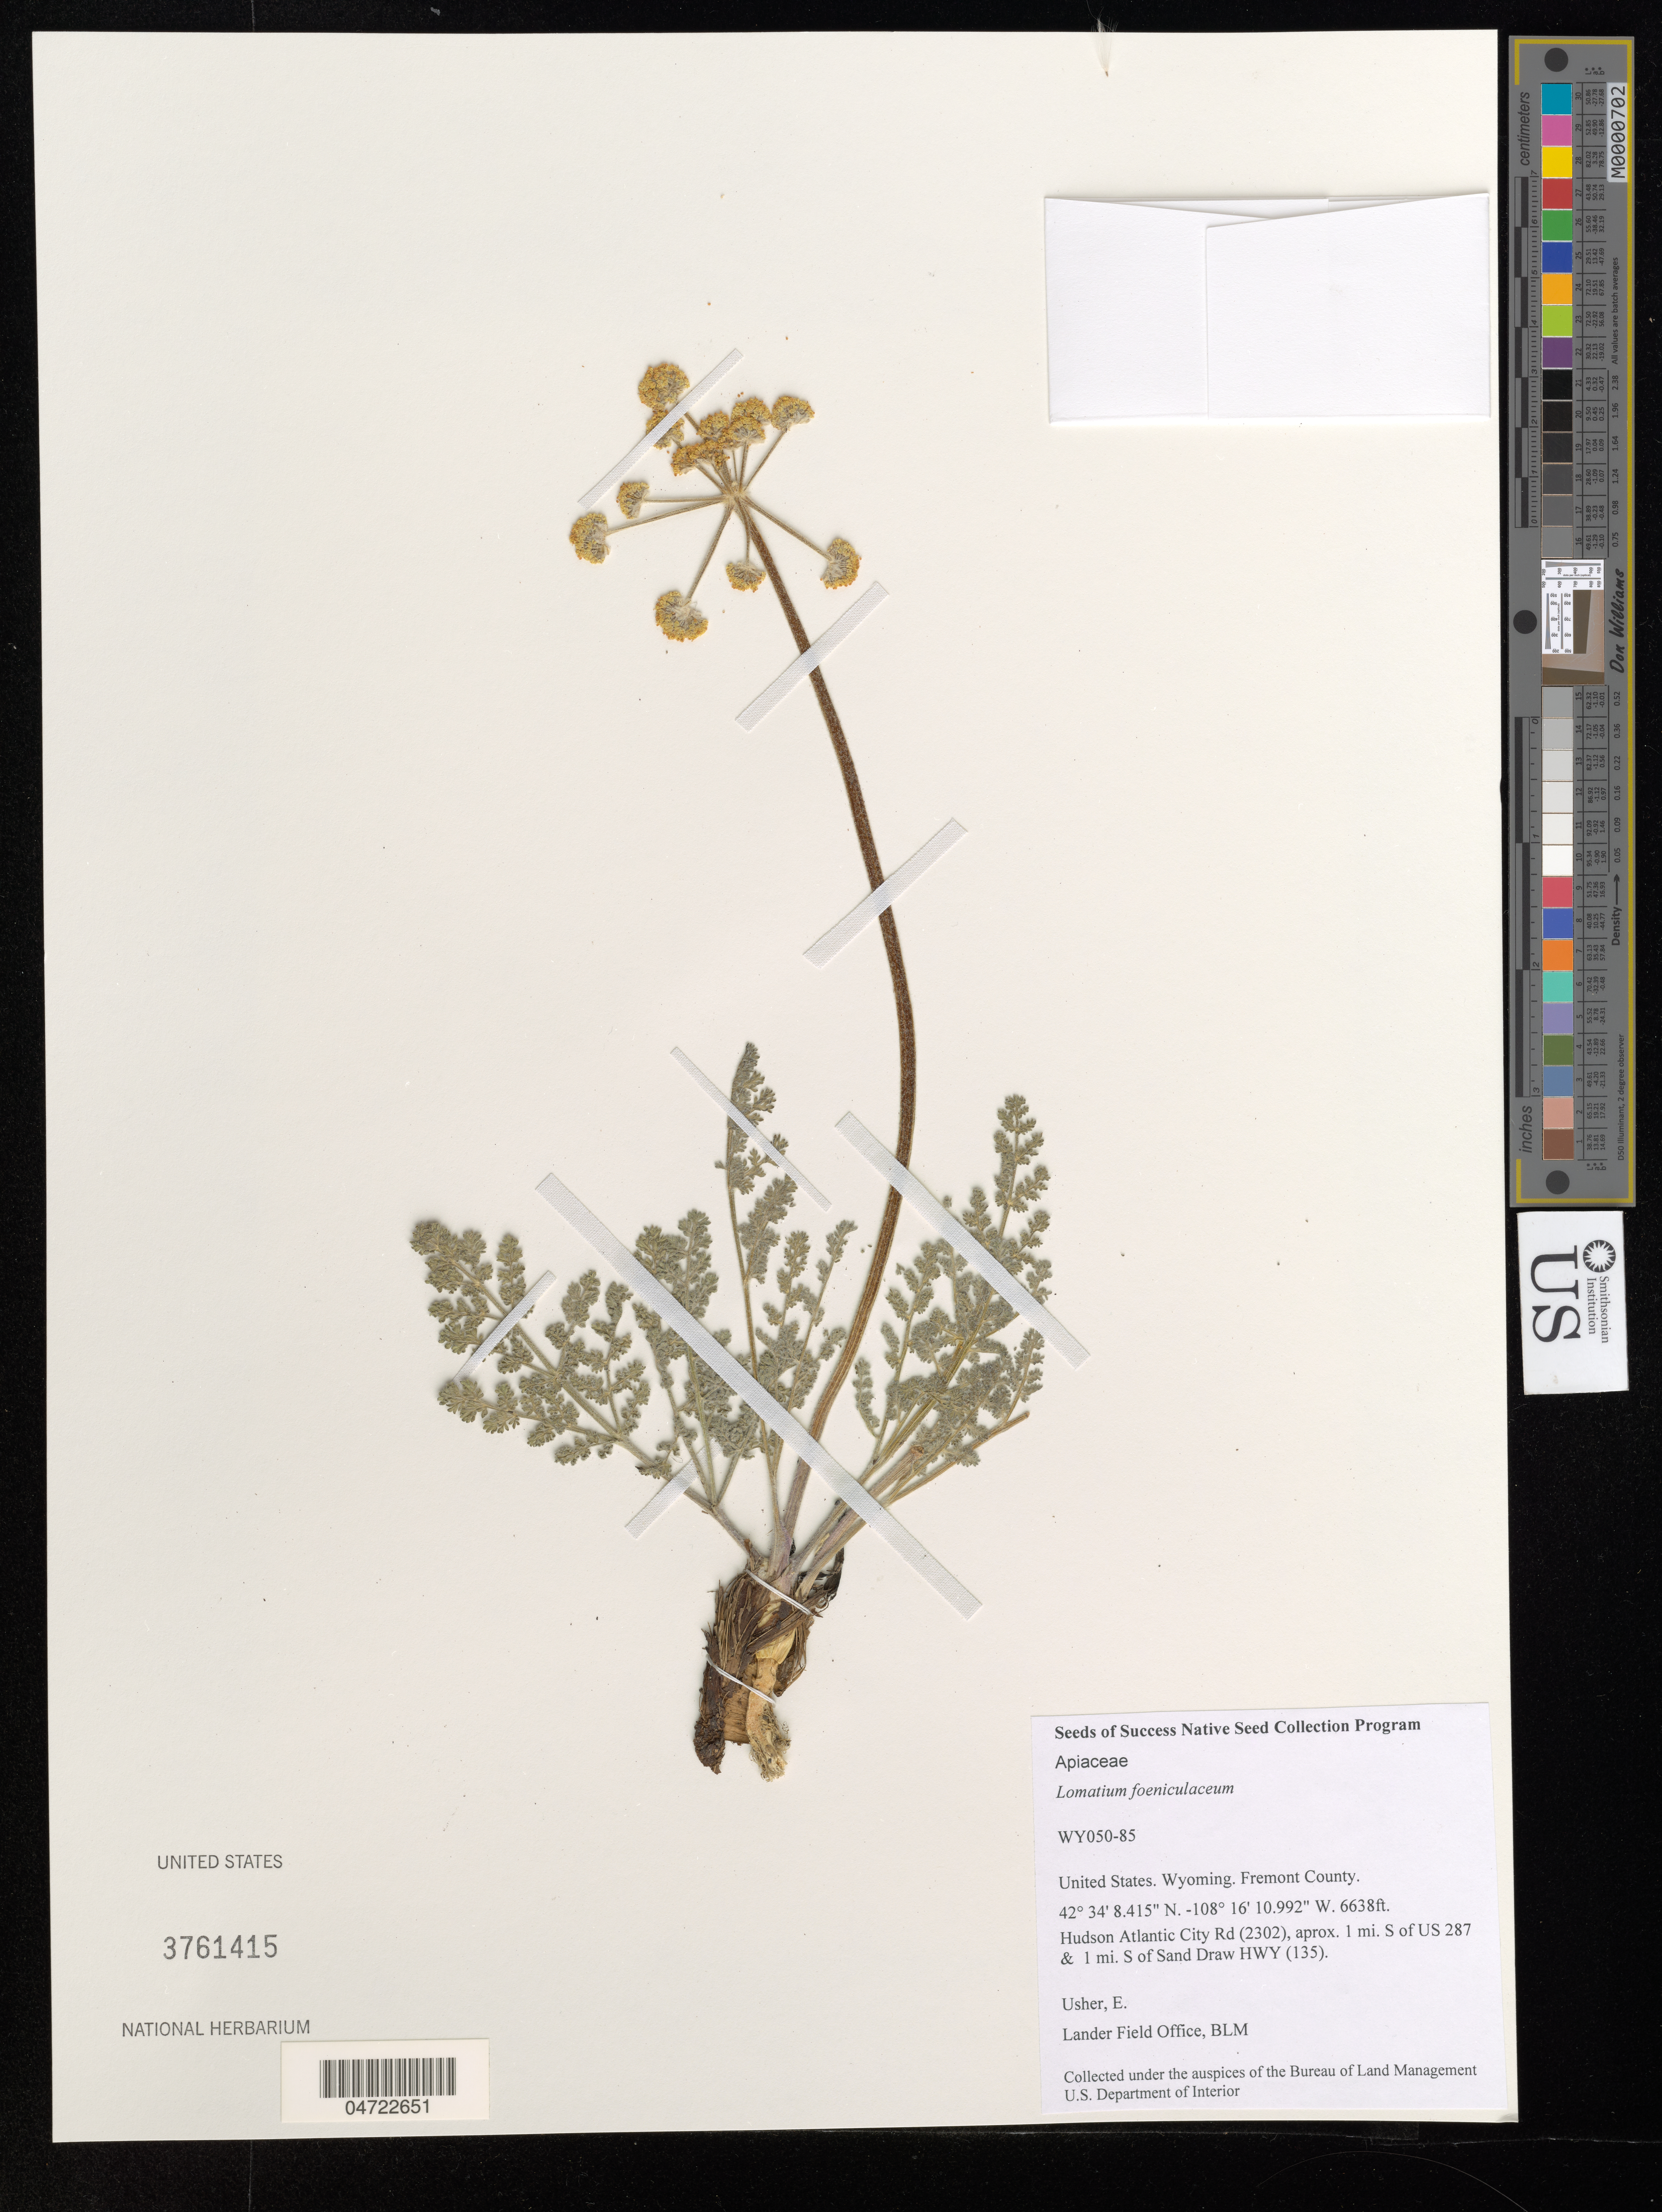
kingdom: Plantae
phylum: Tracheophyta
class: Magnoliopsida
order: Apiales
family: Apiaceae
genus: Lomatium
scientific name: Lomatium foeniculaceum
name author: (Nutt.) J.M. Coult. & Rose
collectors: E. Usher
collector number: WY050-85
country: United States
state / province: Wyoming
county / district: Fremont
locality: Fremont County. Hudson Atlantic City Rd (2302), aprox. 1 mi. S of US 287 & 1 mi. S of Sand Draw HWY (135).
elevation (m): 2023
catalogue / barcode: US 3761415